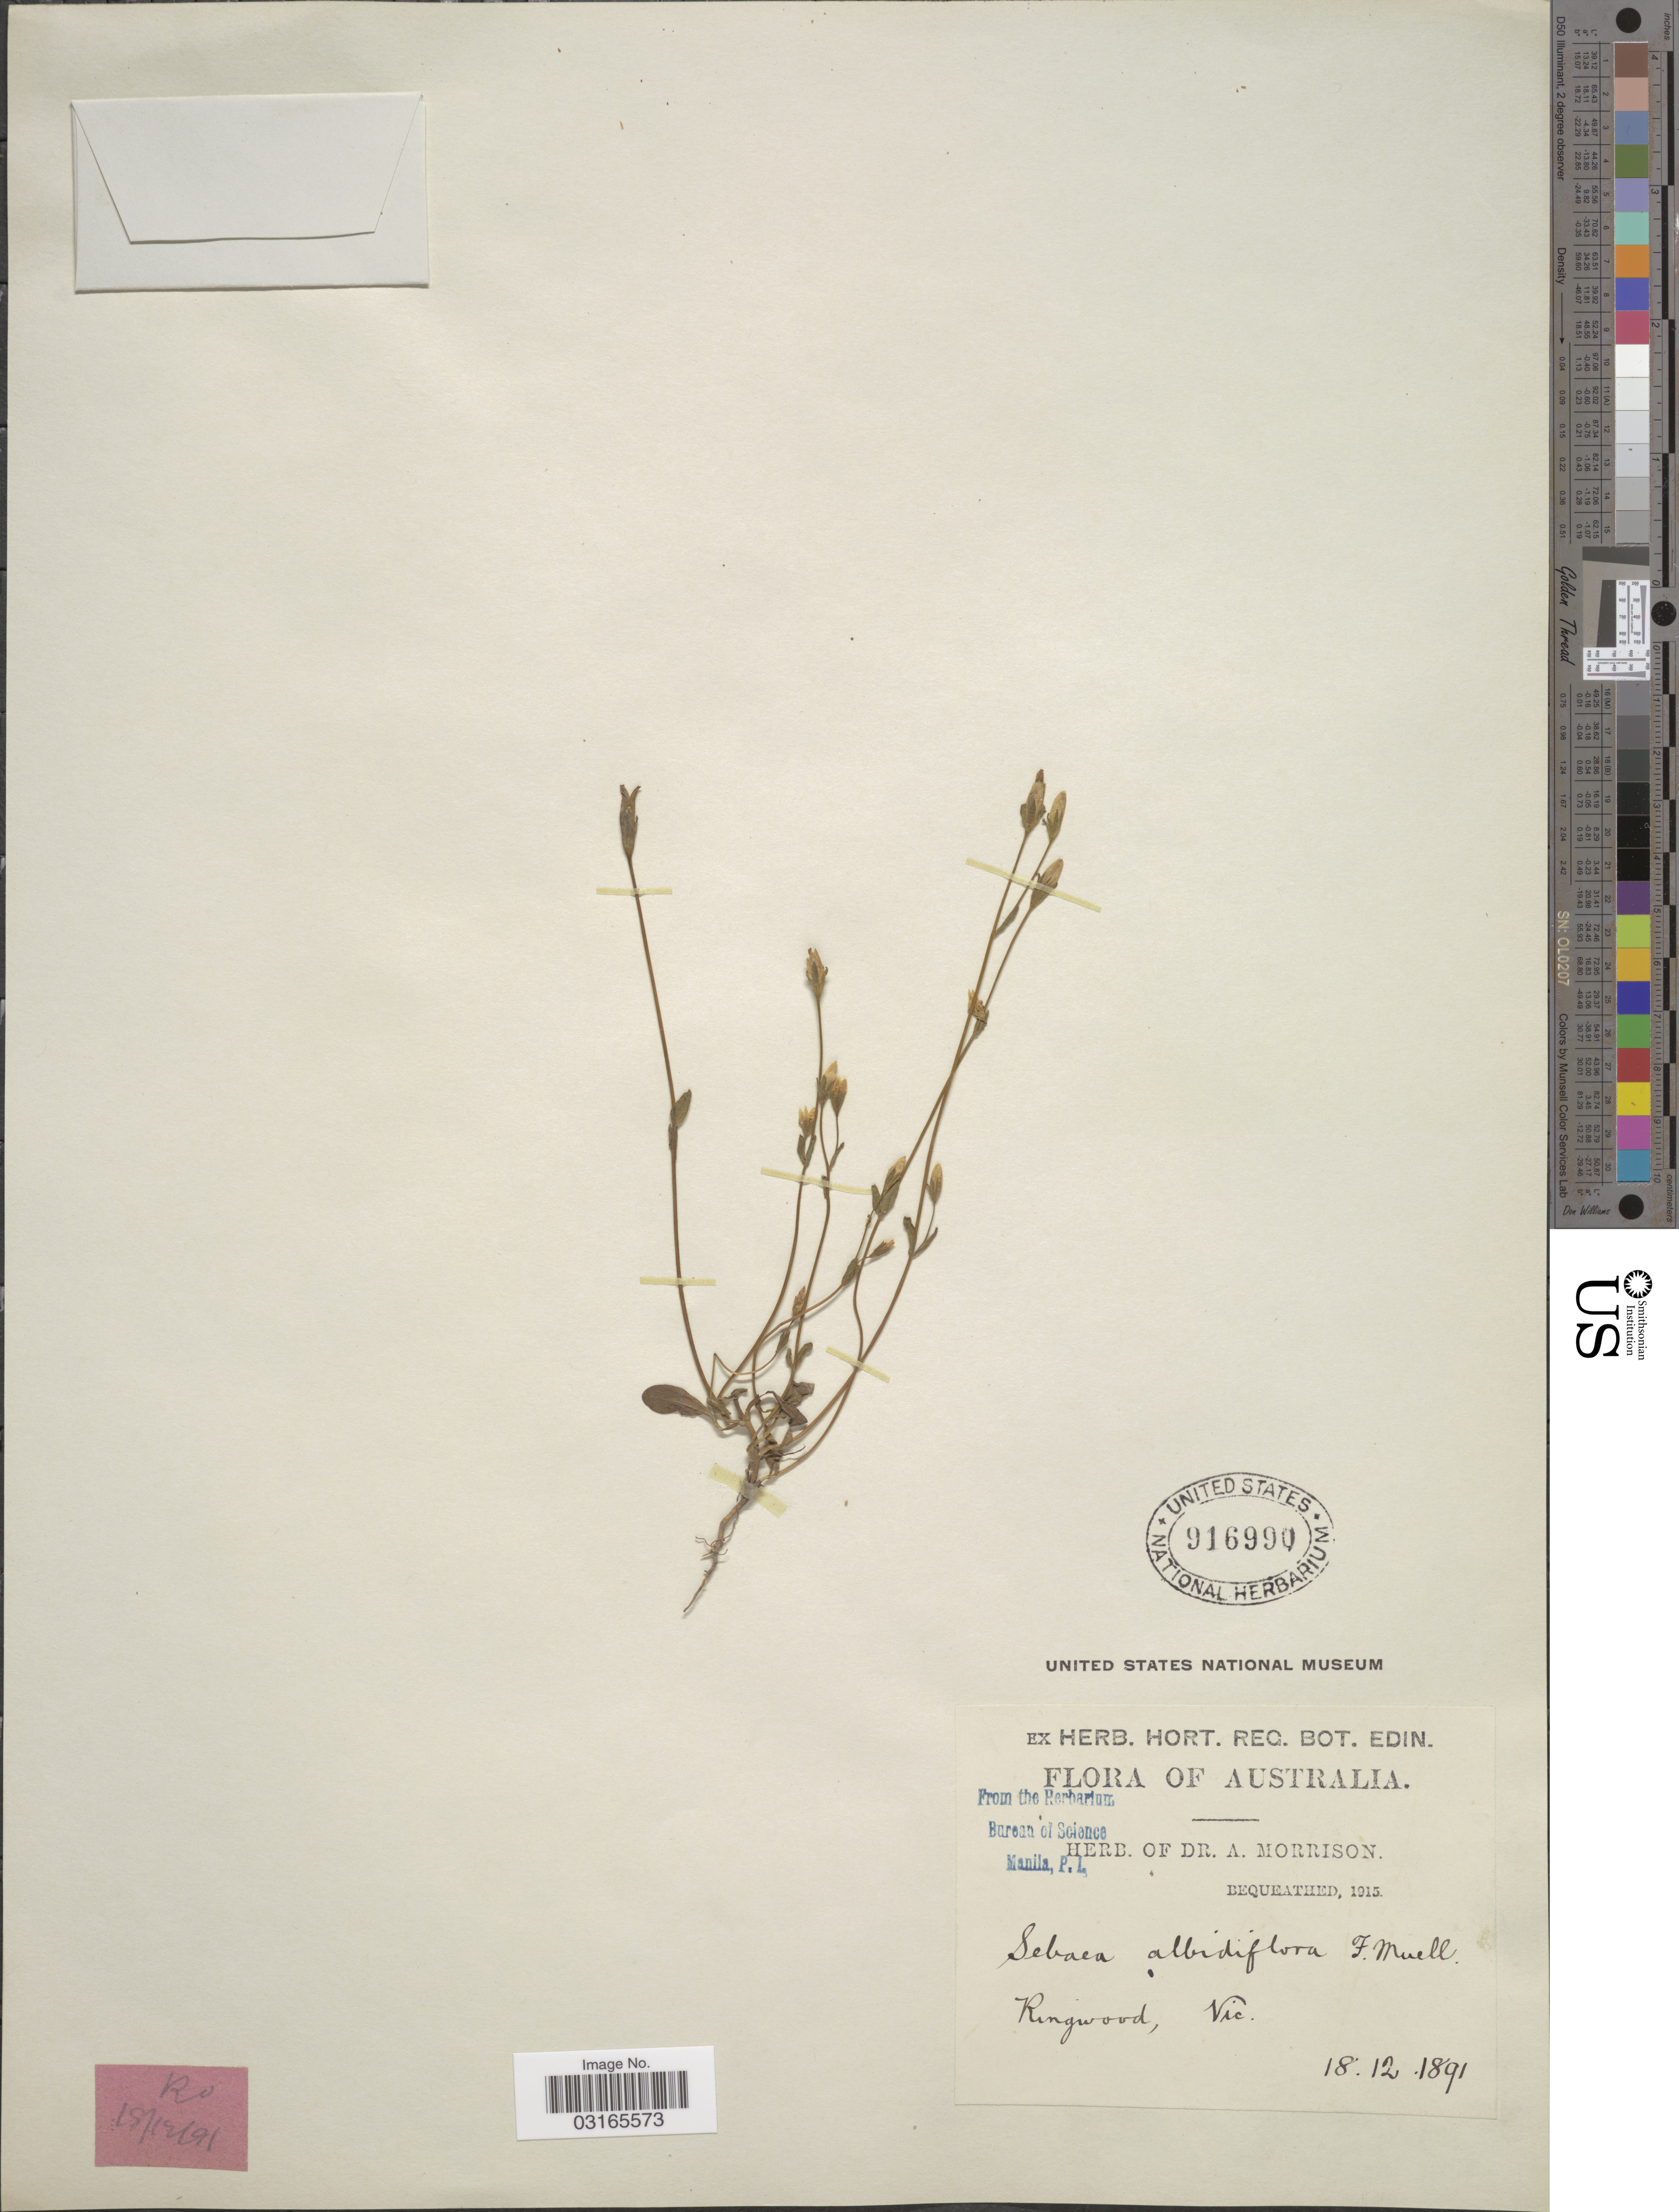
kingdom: Plantae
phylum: Tracheophyta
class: Magnoliopsida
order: Gentianales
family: Gentianaceae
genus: Sebaea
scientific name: Sebaea albidiflora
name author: F. Muell.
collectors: ex herb. Dr. A. Morrison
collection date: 1891-12-18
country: Australia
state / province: Victoria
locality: Ringwood, Vic.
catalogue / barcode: US 916990